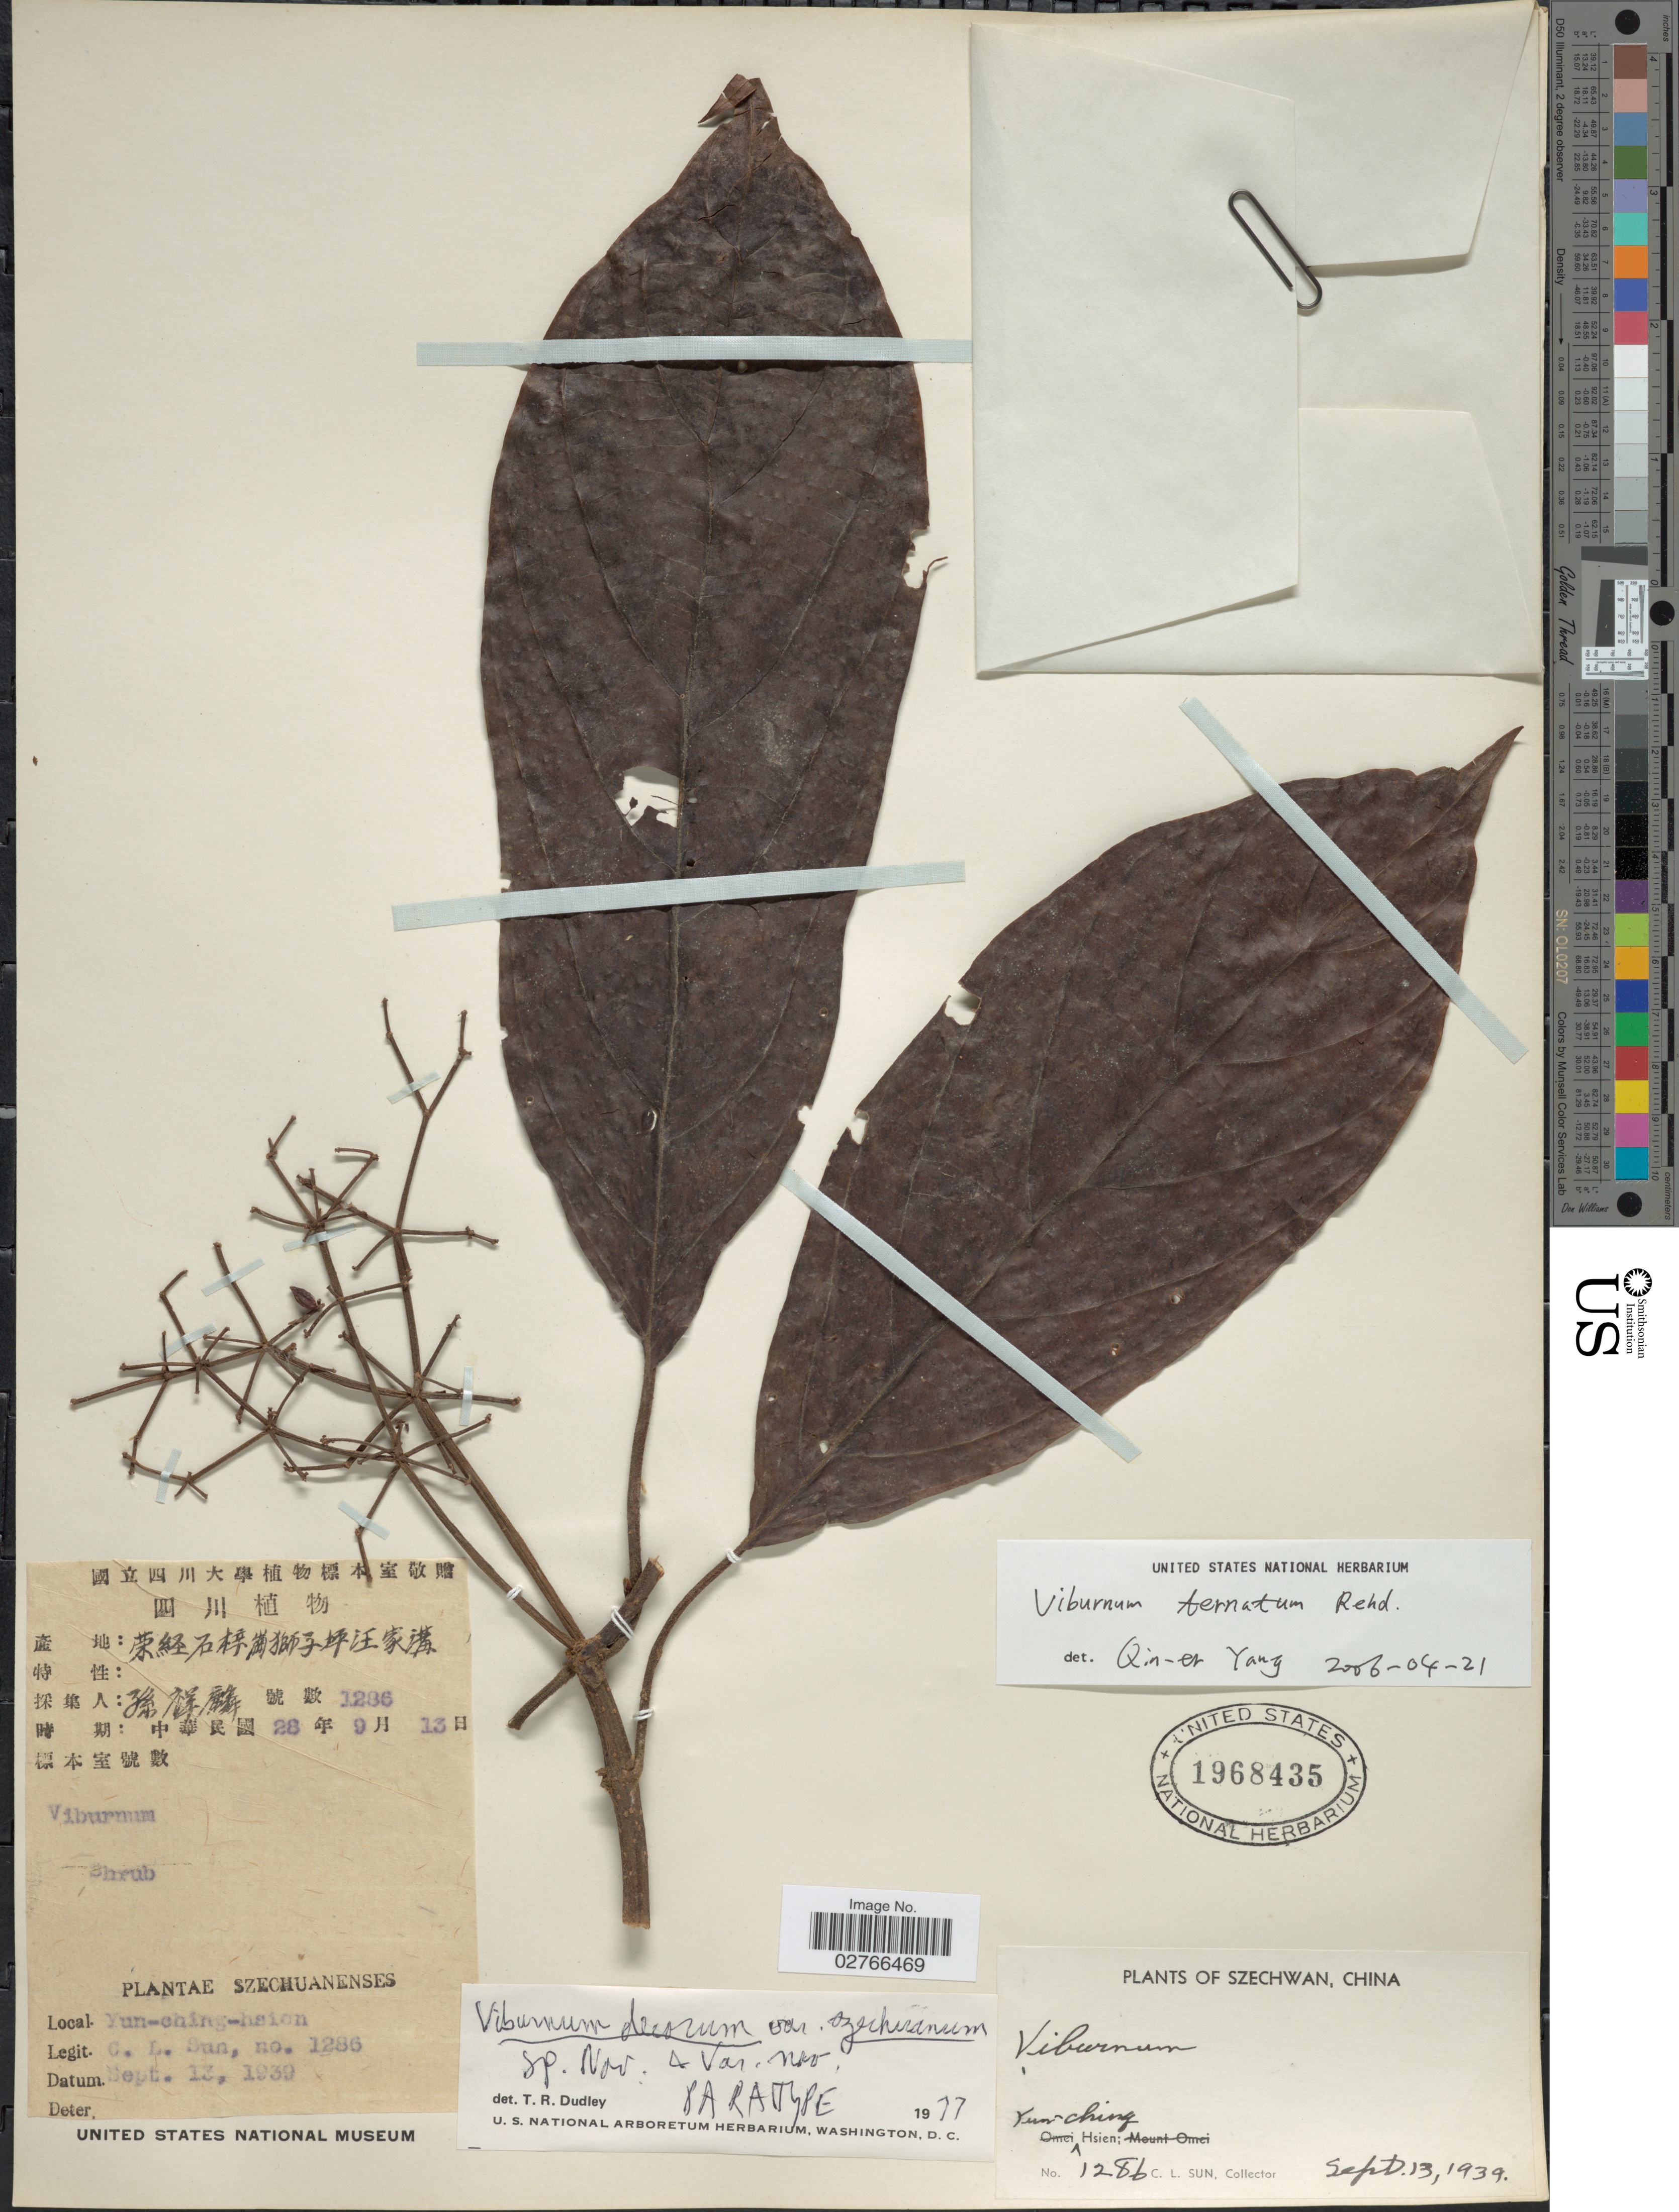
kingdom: Plantae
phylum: Tracheophyta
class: Magnoliopsida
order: Dipsacales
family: Viburnaceae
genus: Viburnum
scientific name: Viburnum ternatum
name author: Rehder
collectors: C. Sun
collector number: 1286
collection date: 1939-09-13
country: China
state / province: Sichuan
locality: Szechwan, Yun-ching-Hsien.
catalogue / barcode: US 1968435